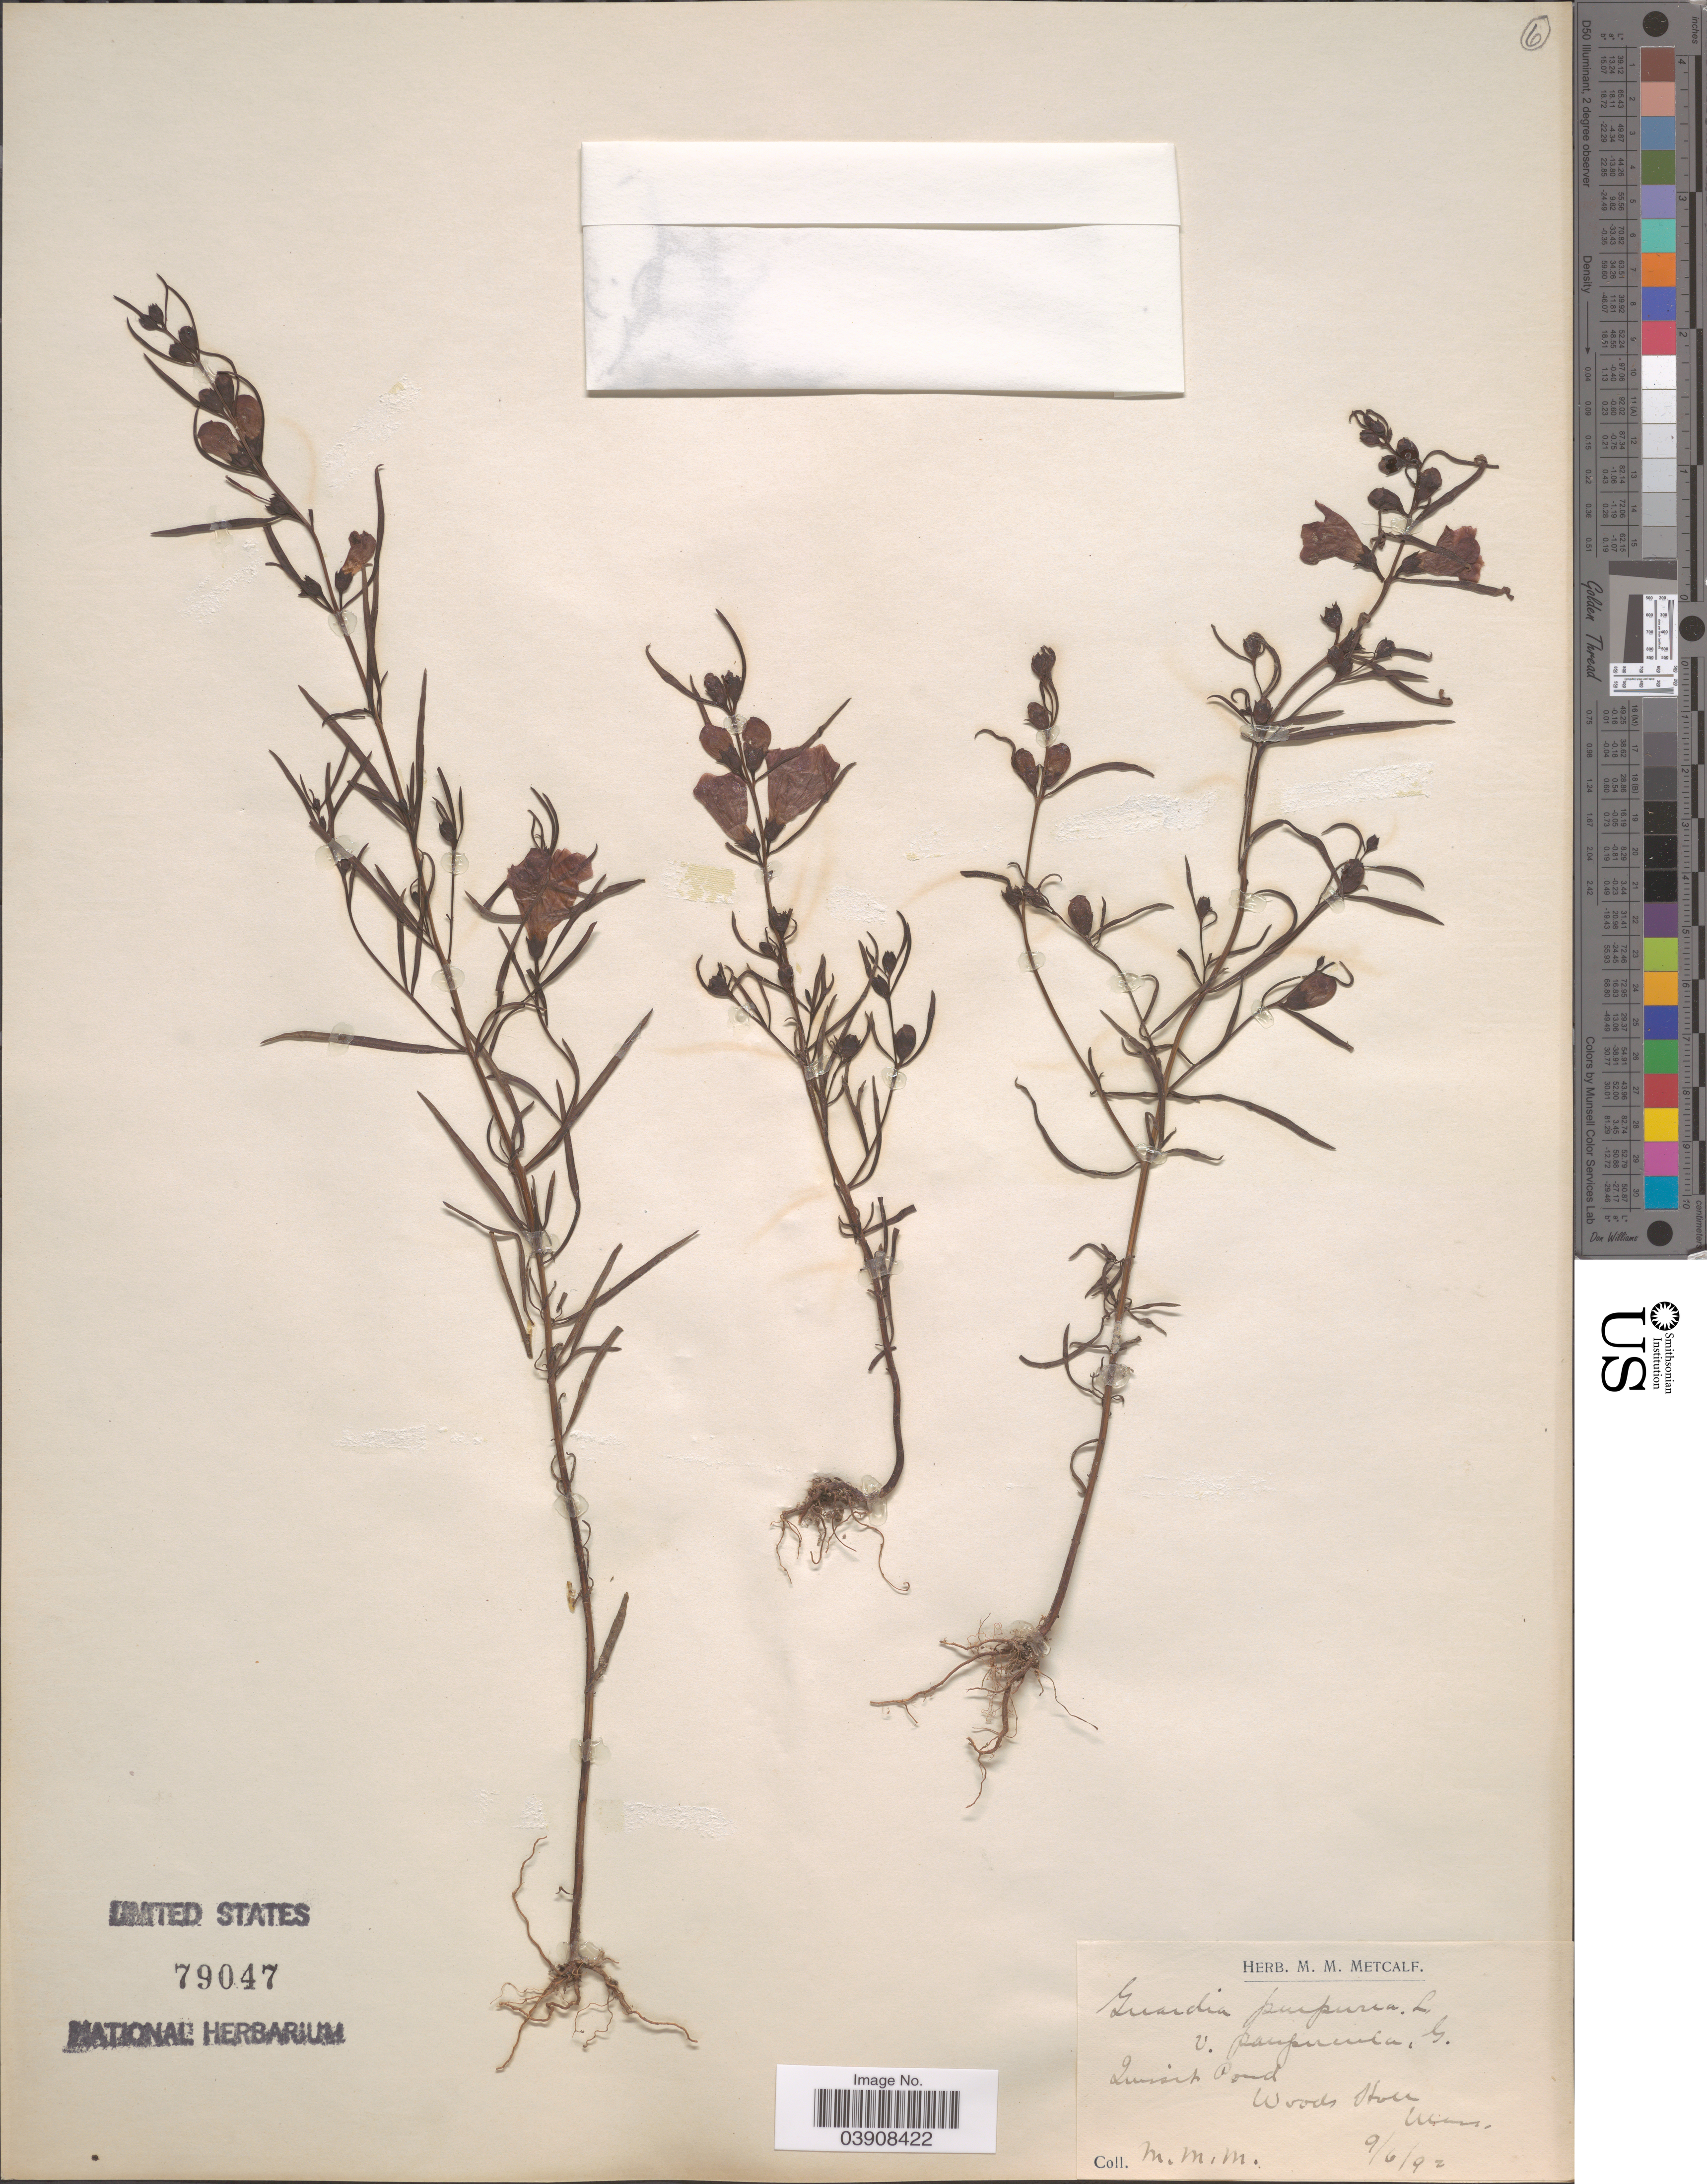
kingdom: Plantae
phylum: Tracheophyta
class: Magnoliopsida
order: Lamiales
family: Orobanchaceae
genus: Agalinis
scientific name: Agalinis purpurea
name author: (L.) Pennell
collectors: M. Metcalf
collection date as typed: Transcribed d/m/y: 6/9/92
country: United States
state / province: Massachusetts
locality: Quisset Pond. Woods Hole.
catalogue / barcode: US 79047